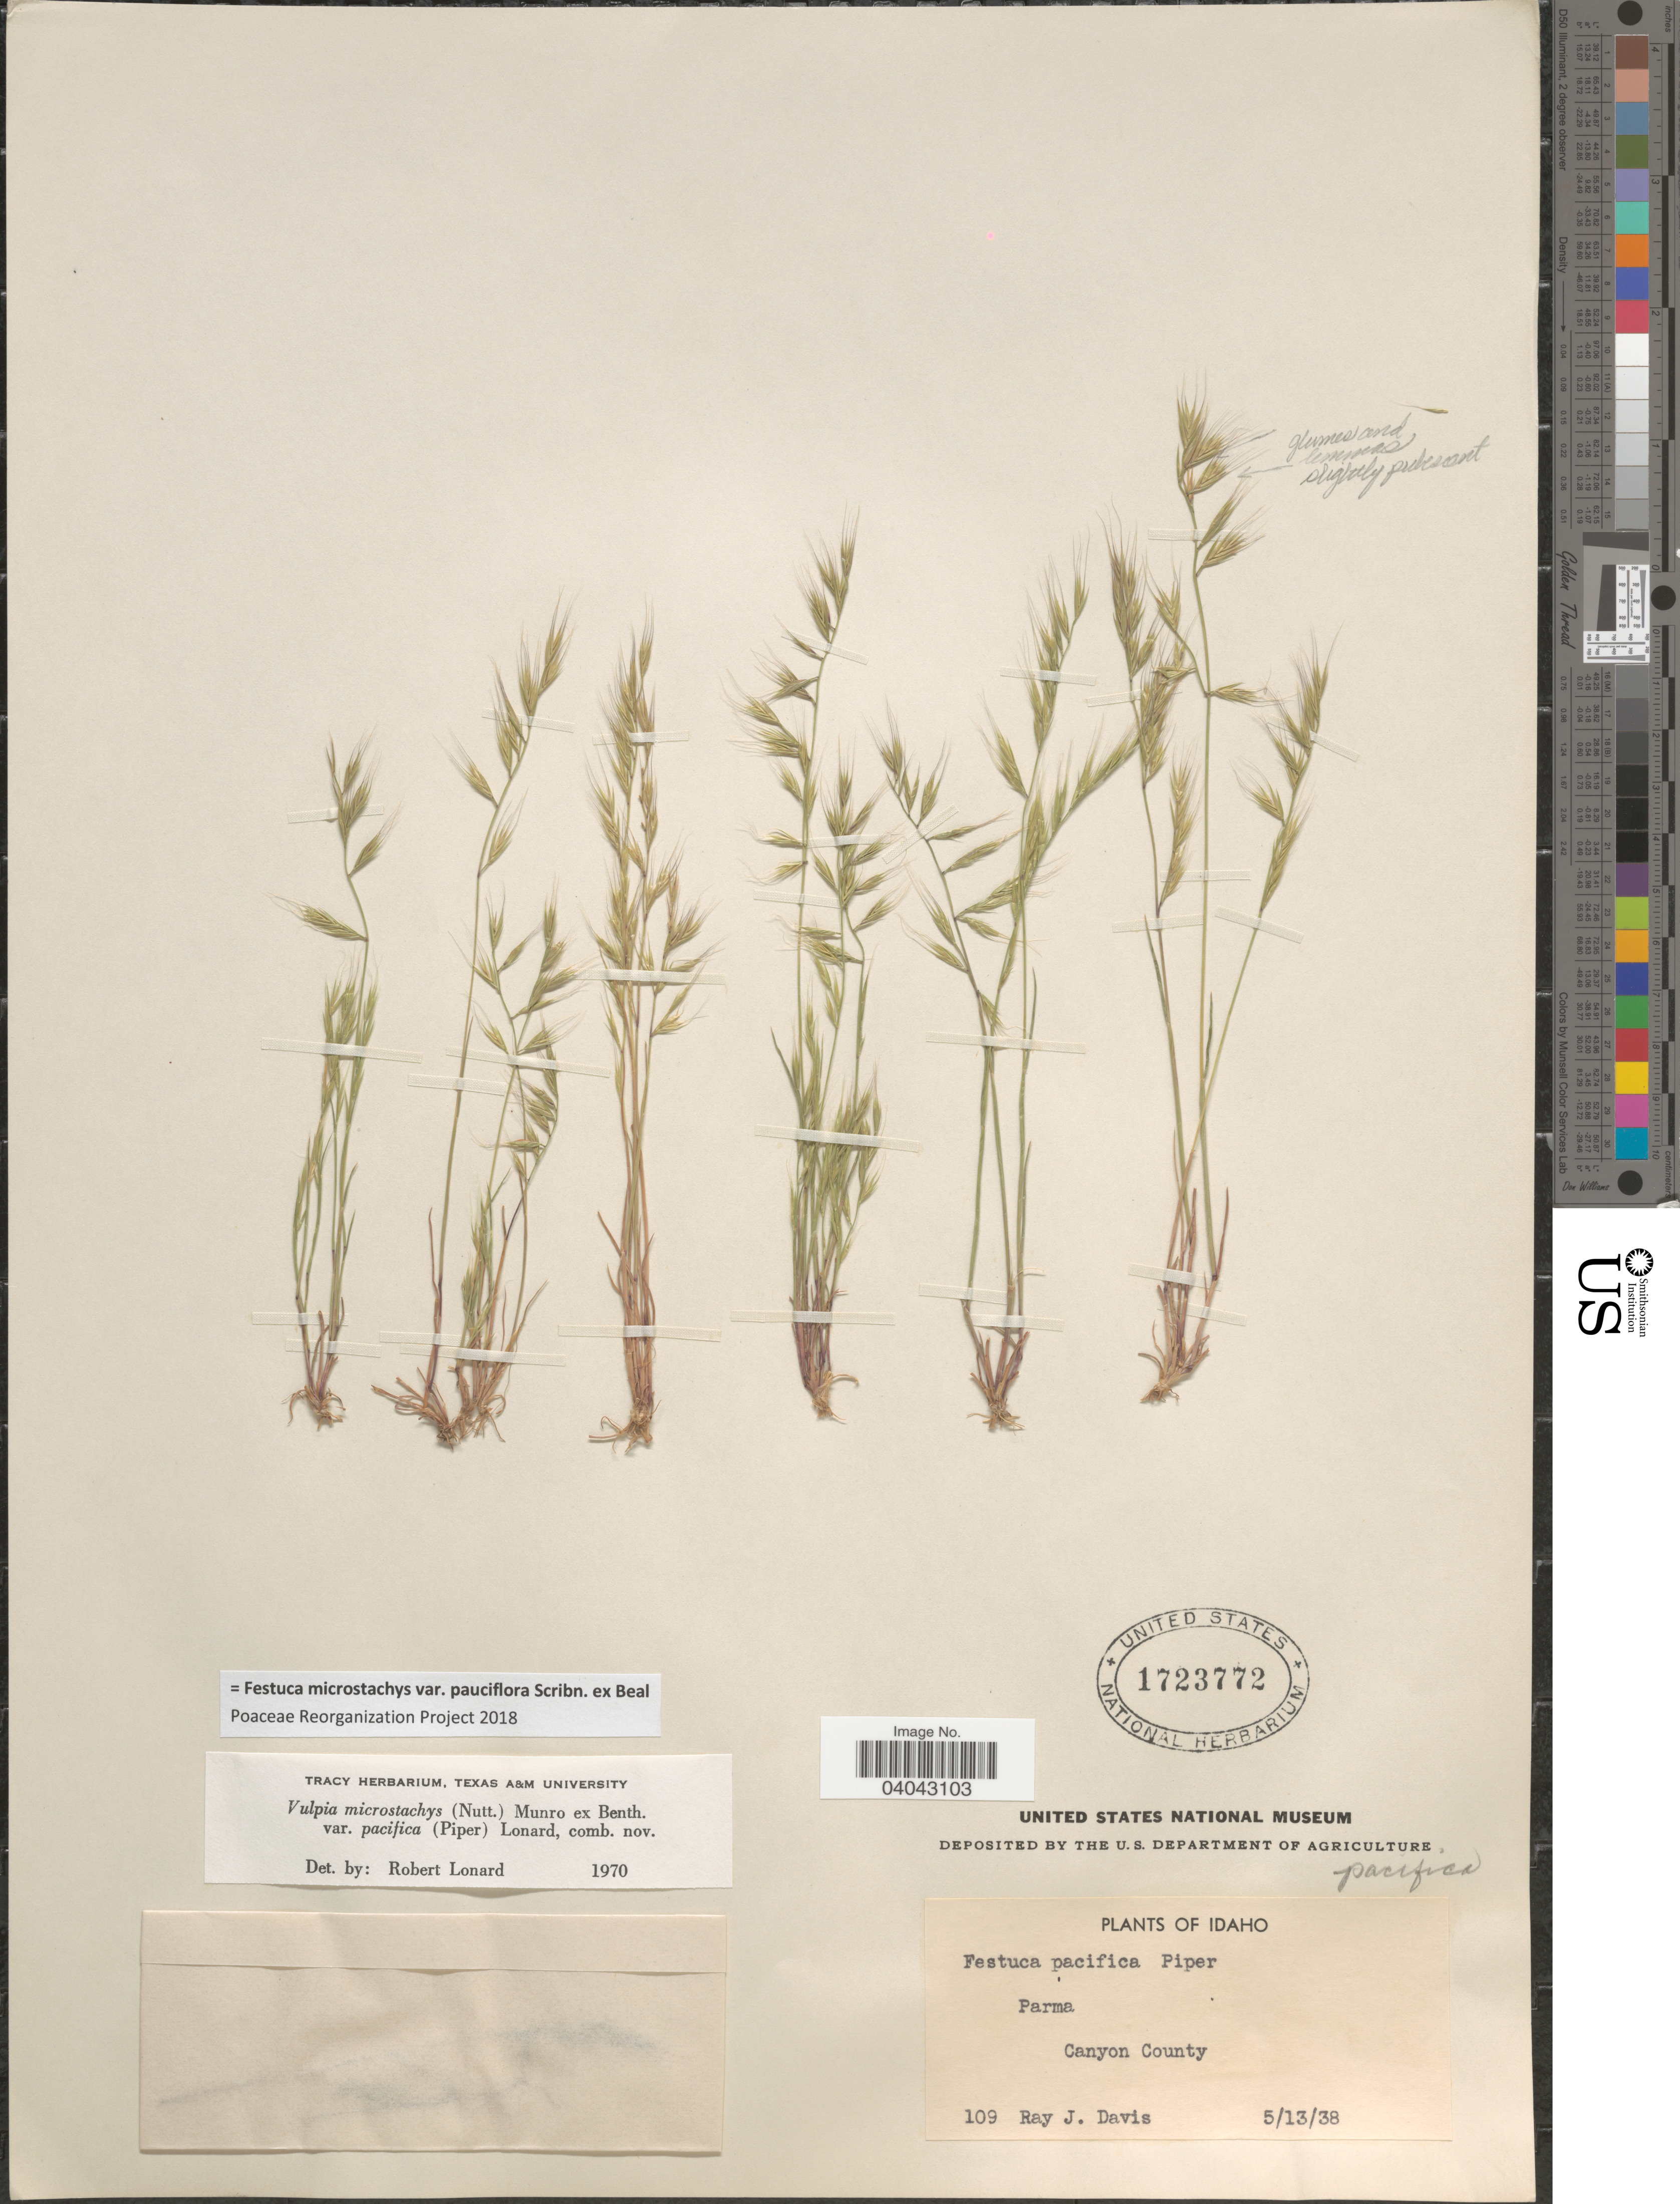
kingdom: Plantae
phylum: Tracheophyta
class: Liliopsida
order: Poales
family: Poaceae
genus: Festuca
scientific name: Festuca microstachys var. pauciflora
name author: Scribn. ex W.J. Beal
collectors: R. Davis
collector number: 109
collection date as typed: Transcribed d/m/y: 13/5/38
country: United States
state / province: Idaho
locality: Parma. Canyon County.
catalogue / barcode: US 1723772